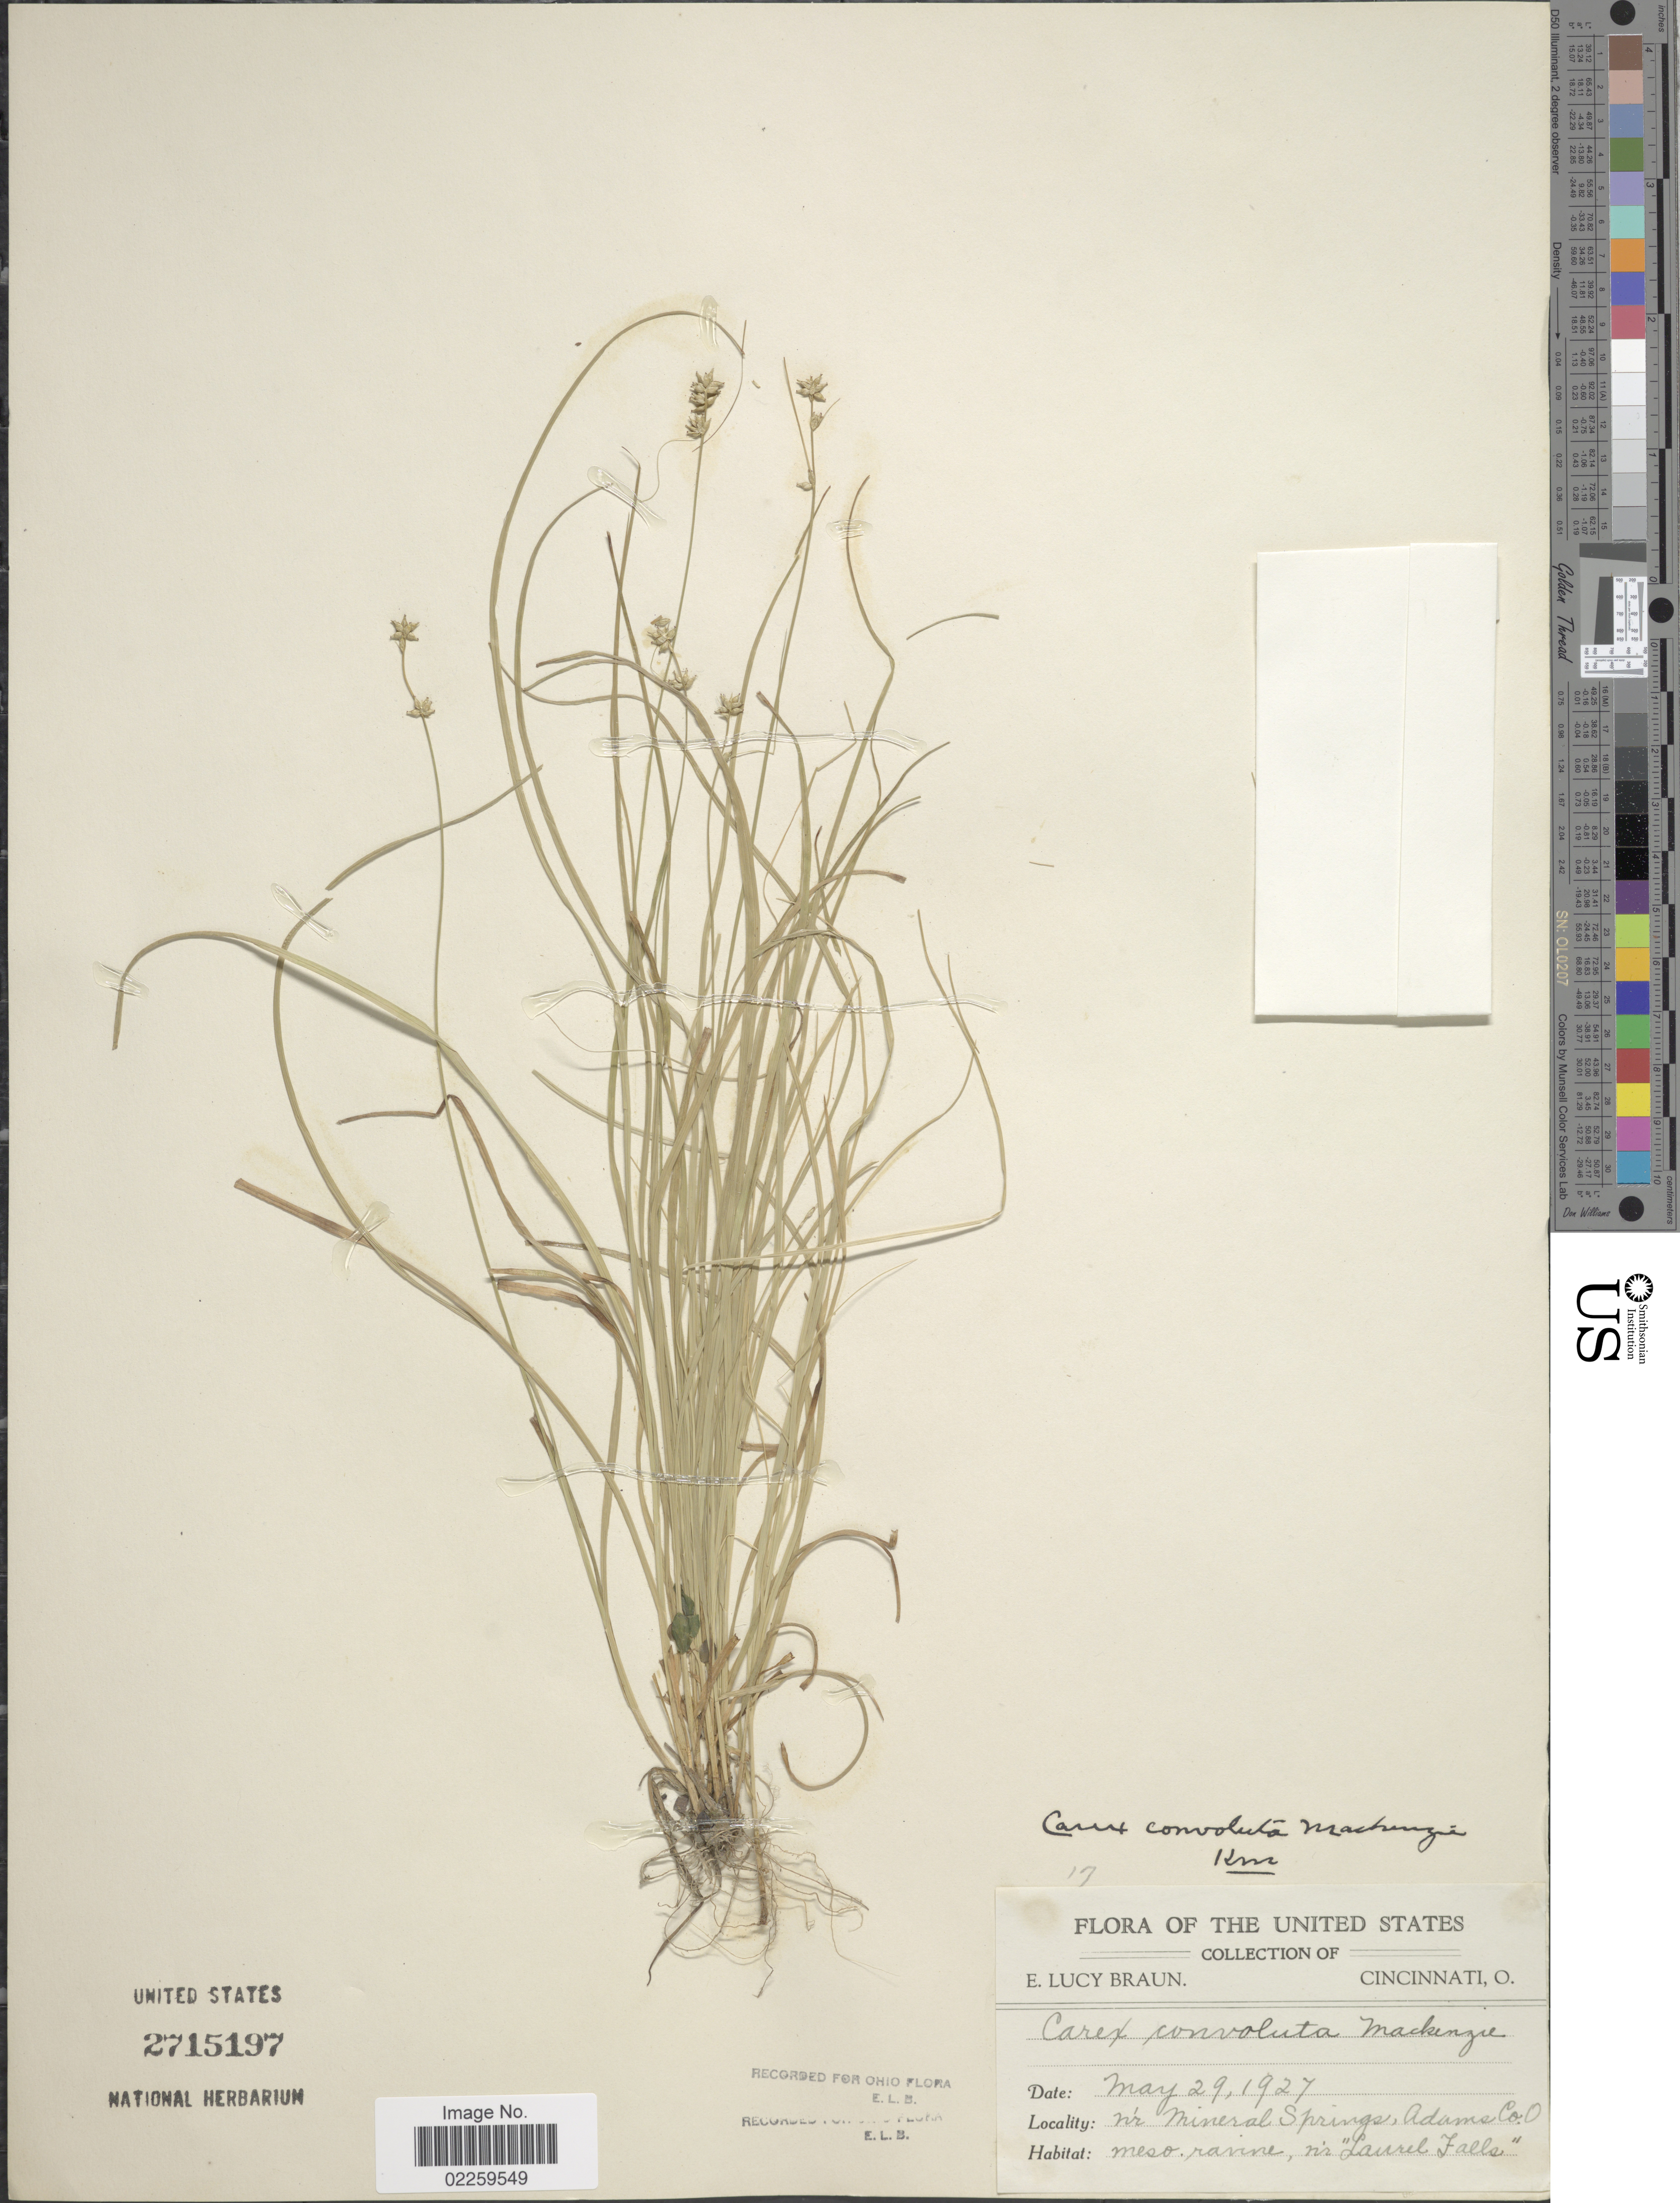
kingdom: Plantae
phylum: Tracheophyta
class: Liliopsida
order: Poales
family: Cyperaceae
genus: Carex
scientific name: Carex rosea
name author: Willd.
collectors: E. L. Braun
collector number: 17?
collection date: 1927-05-29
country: United States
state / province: Ohio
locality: Nr. Mineral Springs Adams Co. O.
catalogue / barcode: US 2715197